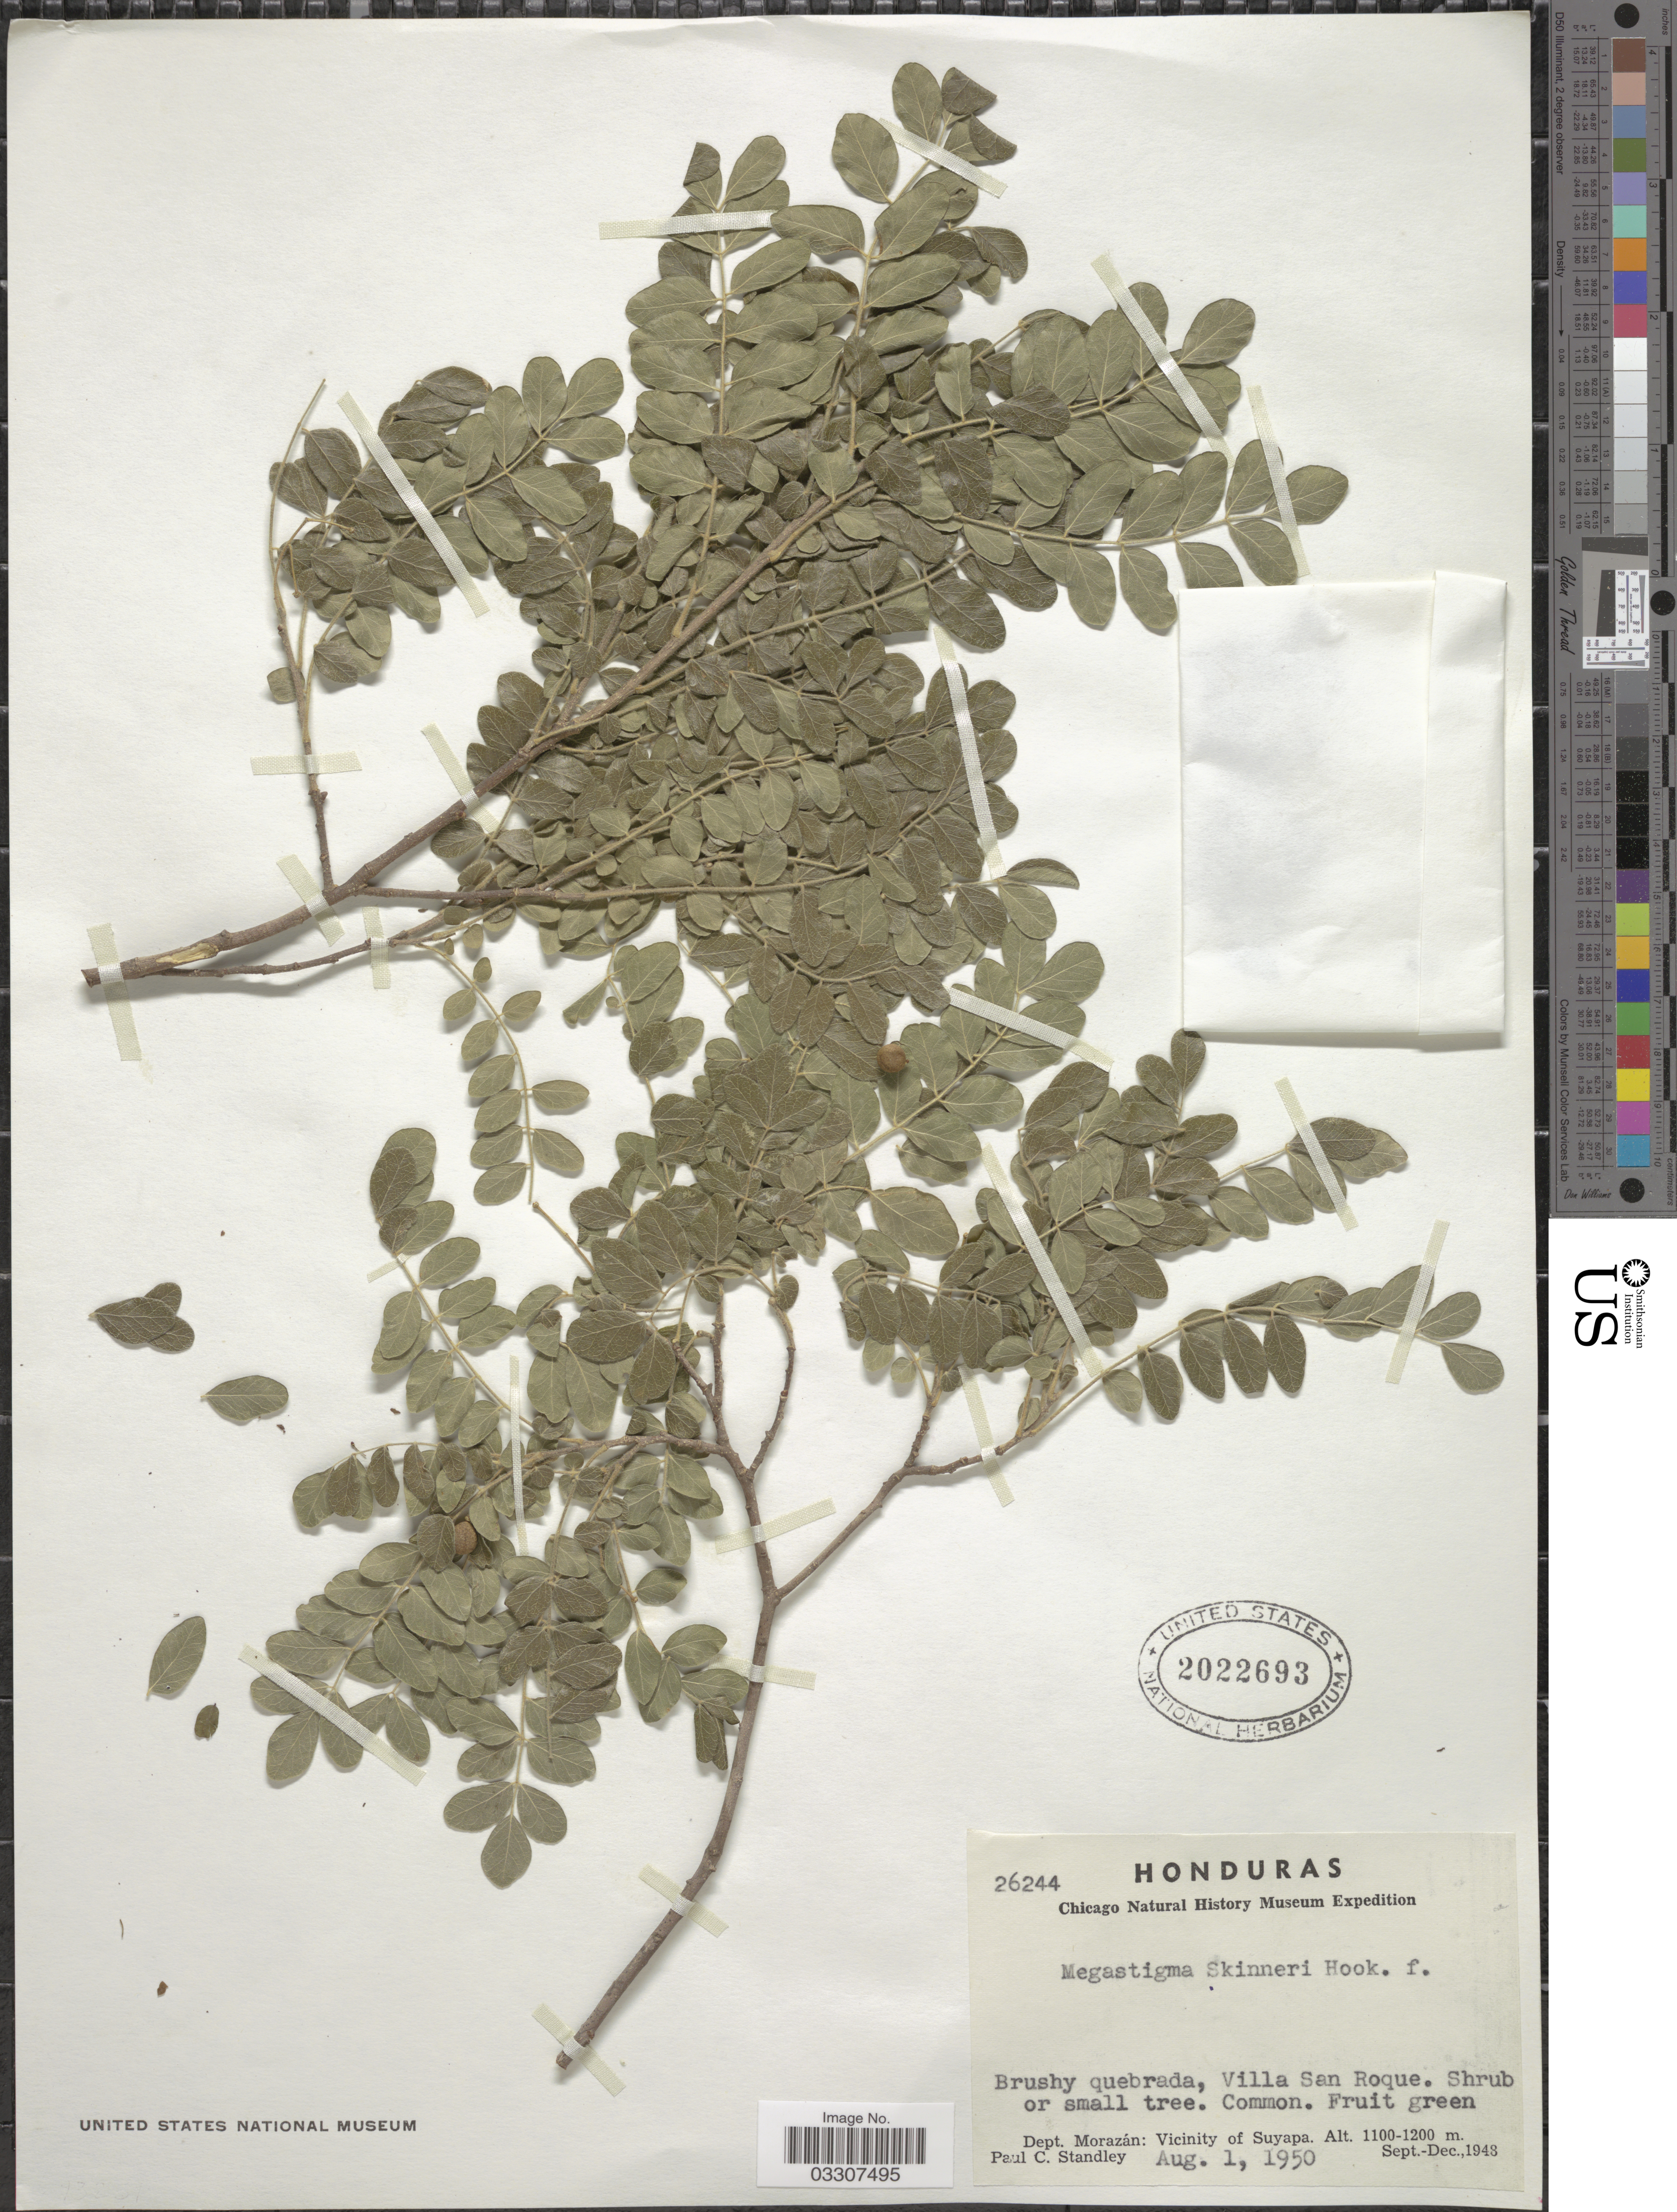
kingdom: Plantae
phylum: Tracheophyta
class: Magnoliopsida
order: Sapindales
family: Rutaceae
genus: Megastigma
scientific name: Megastigma skinneri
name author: Hook. f.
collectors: P. C. Standley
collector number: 26244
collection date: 1950-08-01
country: Honduras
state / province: Fco. Morazán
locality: Dept. Morazán: Vicinity of Suyapa.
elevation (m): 1100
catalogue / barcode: US 2022693